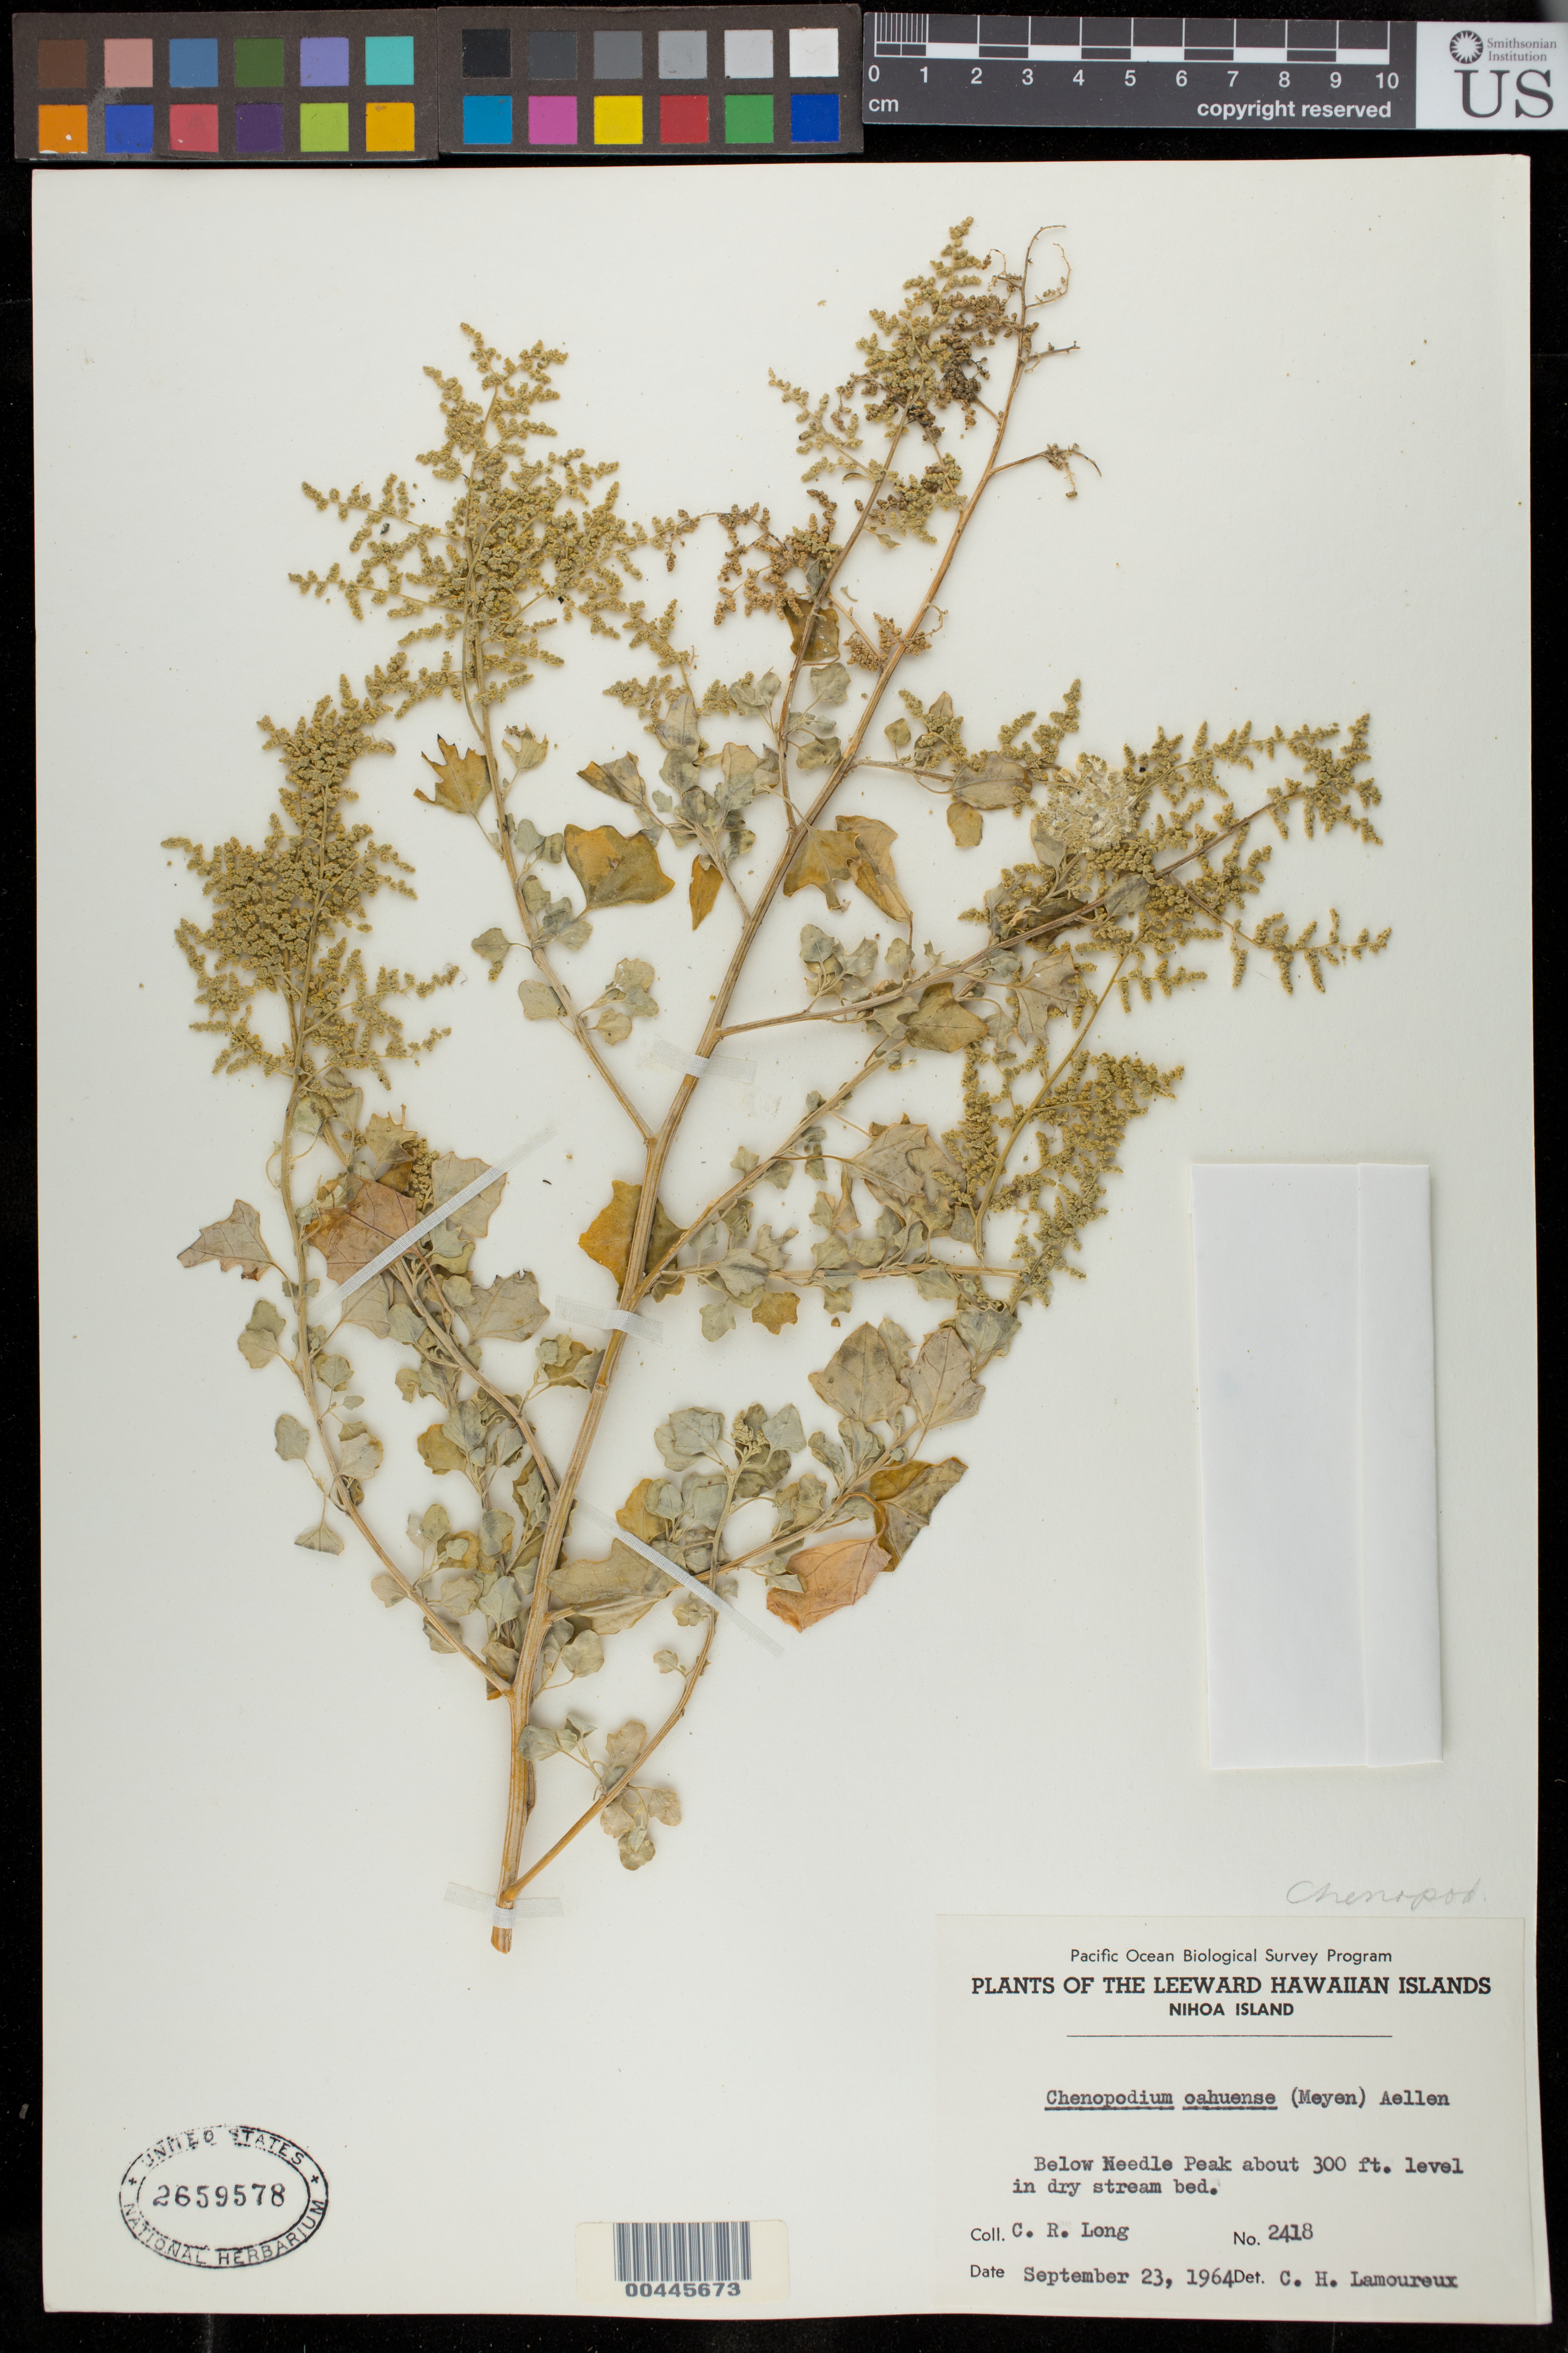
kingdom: Plantae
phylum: Tracheophyta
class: Magnoliopsida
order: Caryophyllales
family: Amaranthaceae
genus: Chenopodium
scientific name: Chenopodium oahuense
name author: (Meyen) Aellen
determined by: Lamoureux, C. H.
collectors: C. Long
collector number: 2418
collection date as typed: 23 Sep 1964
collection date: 1964-09-23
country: United States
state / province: Hawaii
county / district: Honolulu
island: Nihoa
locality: Below Needle Peak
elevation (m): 91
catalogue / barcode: US 2659578